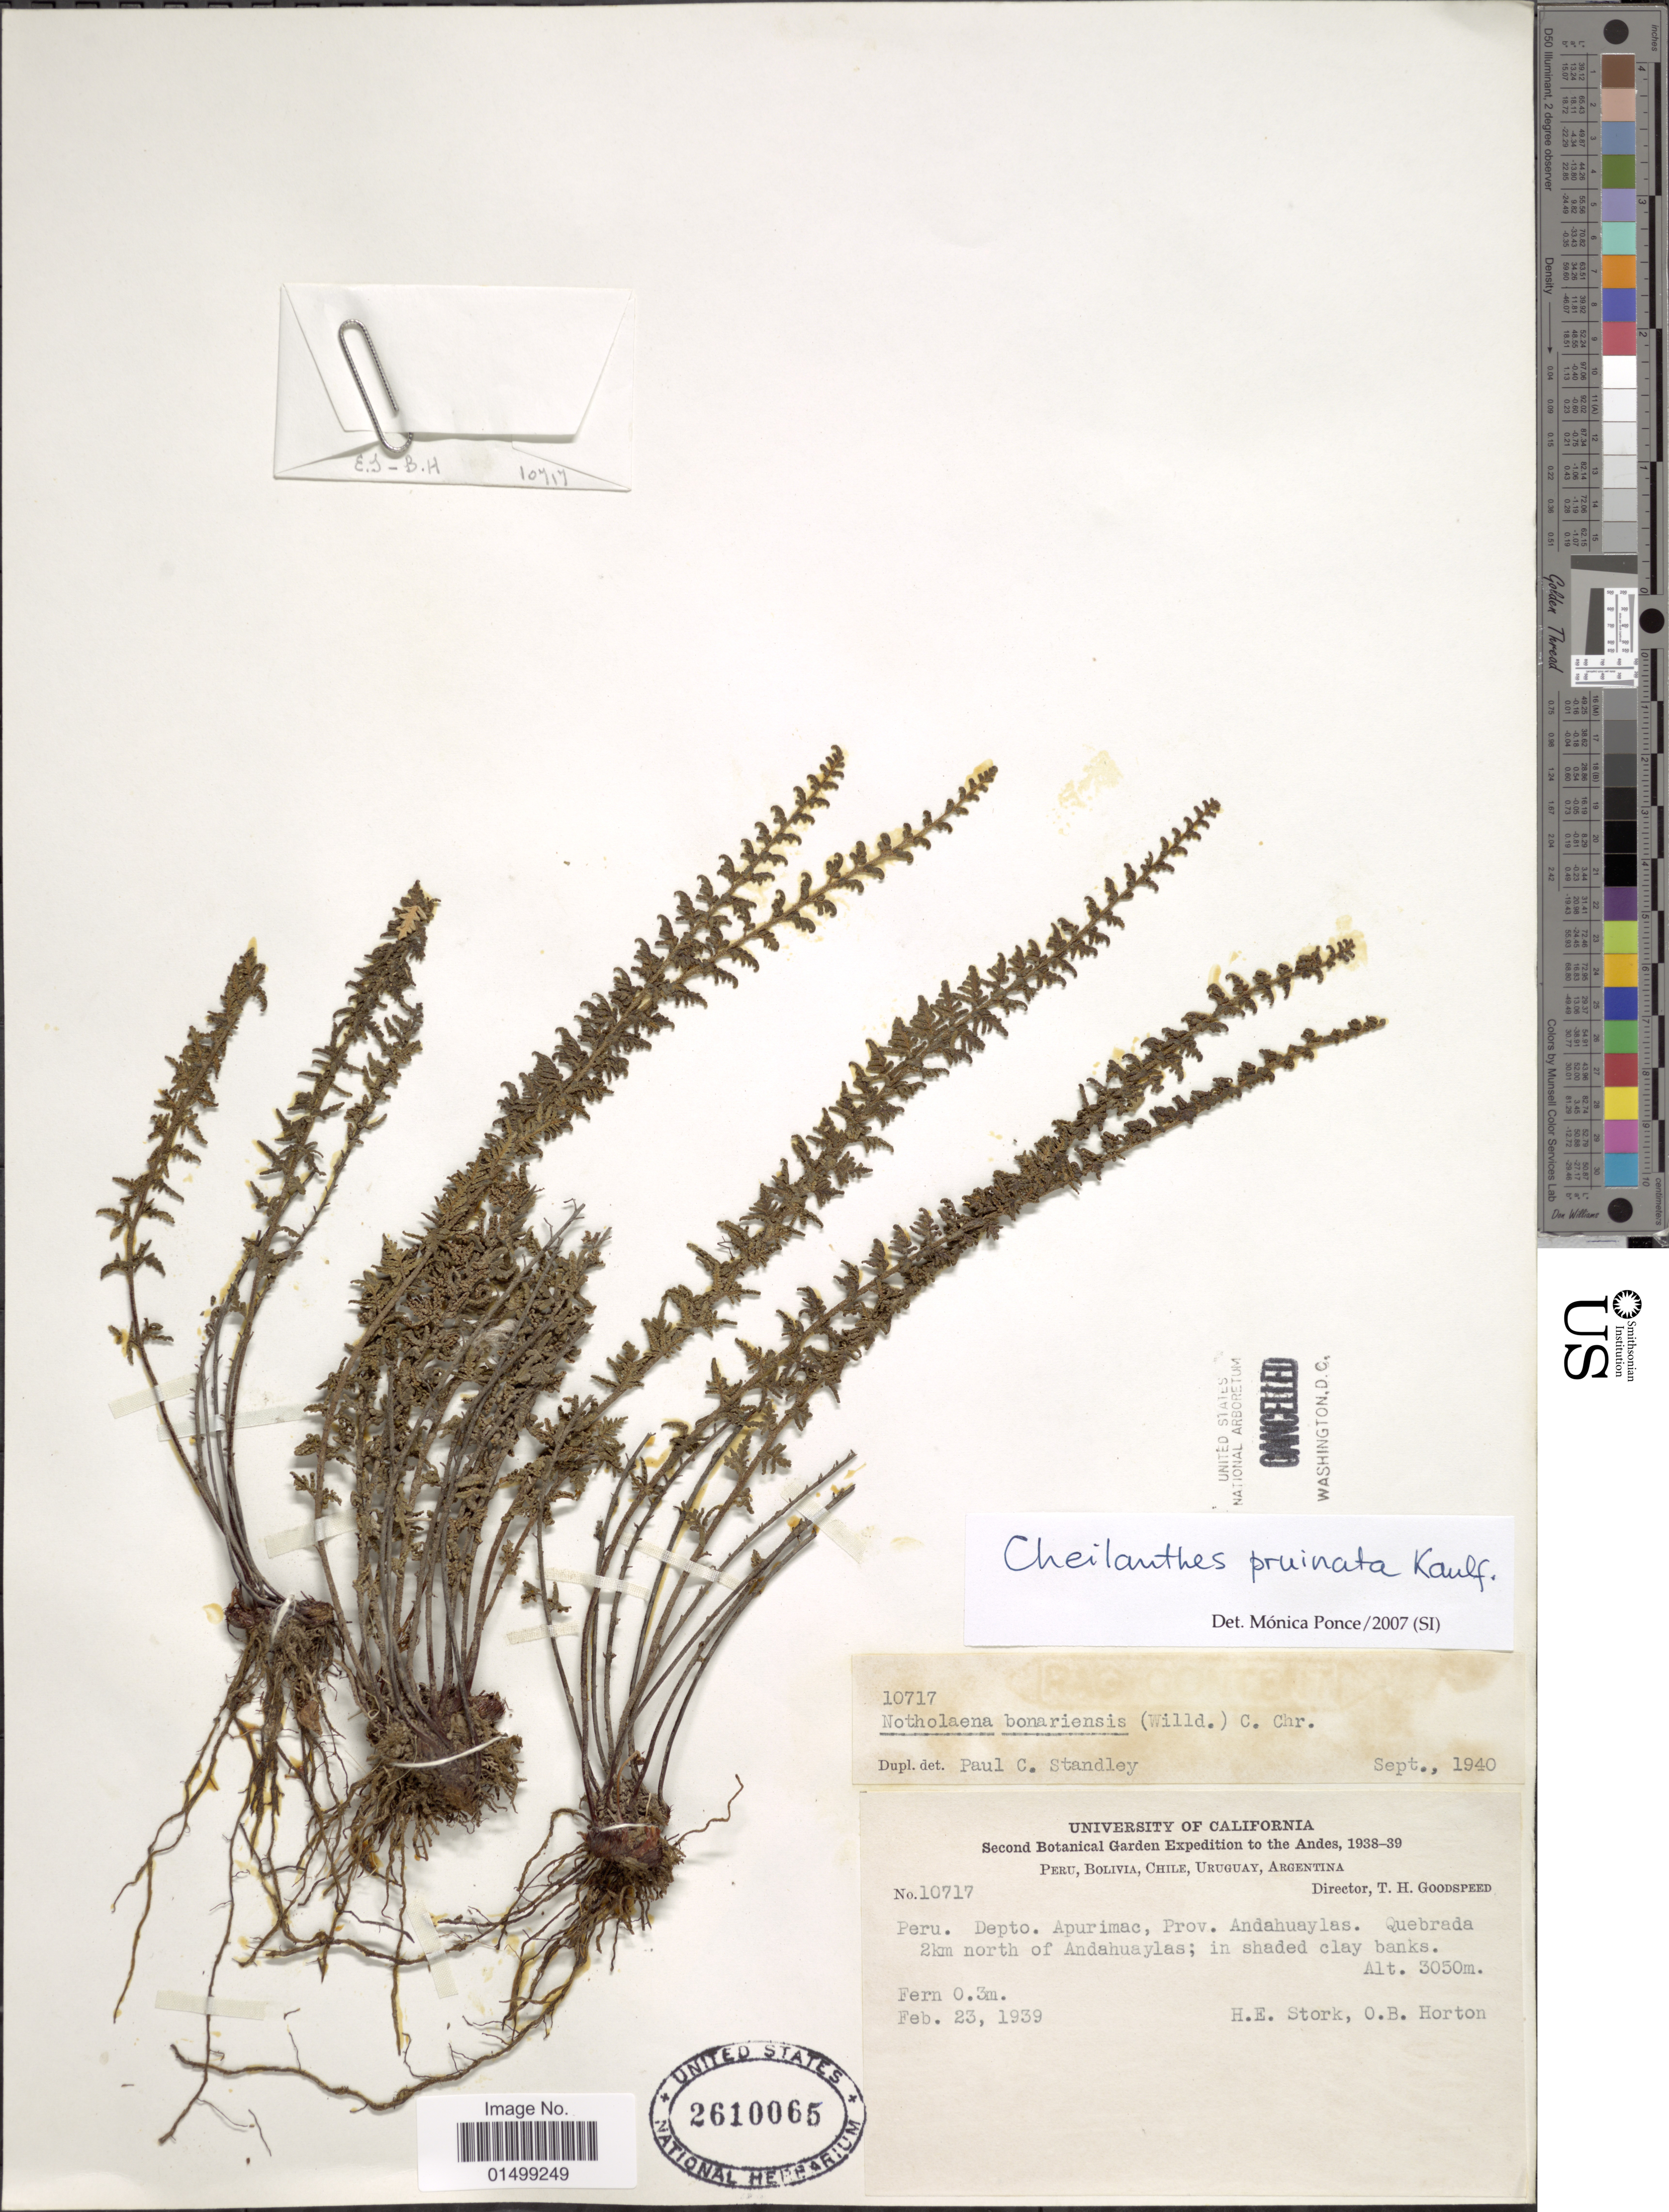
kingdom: Plantae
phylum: Tracheophyta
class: Polypodiopsida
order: Polypodiales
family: Pteridaceae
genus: Cheilanthes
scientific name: Cheilanthes pruinata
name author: Kaulf.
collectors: H. E. Stork & O. B. Horton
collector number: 10717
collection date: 1939-02-23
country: Peru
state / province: Apurímac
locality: Prov. Andahuaylas. Quebrada 2 km north of Andahuaylas.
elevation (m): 3050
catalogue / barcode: US 2610065